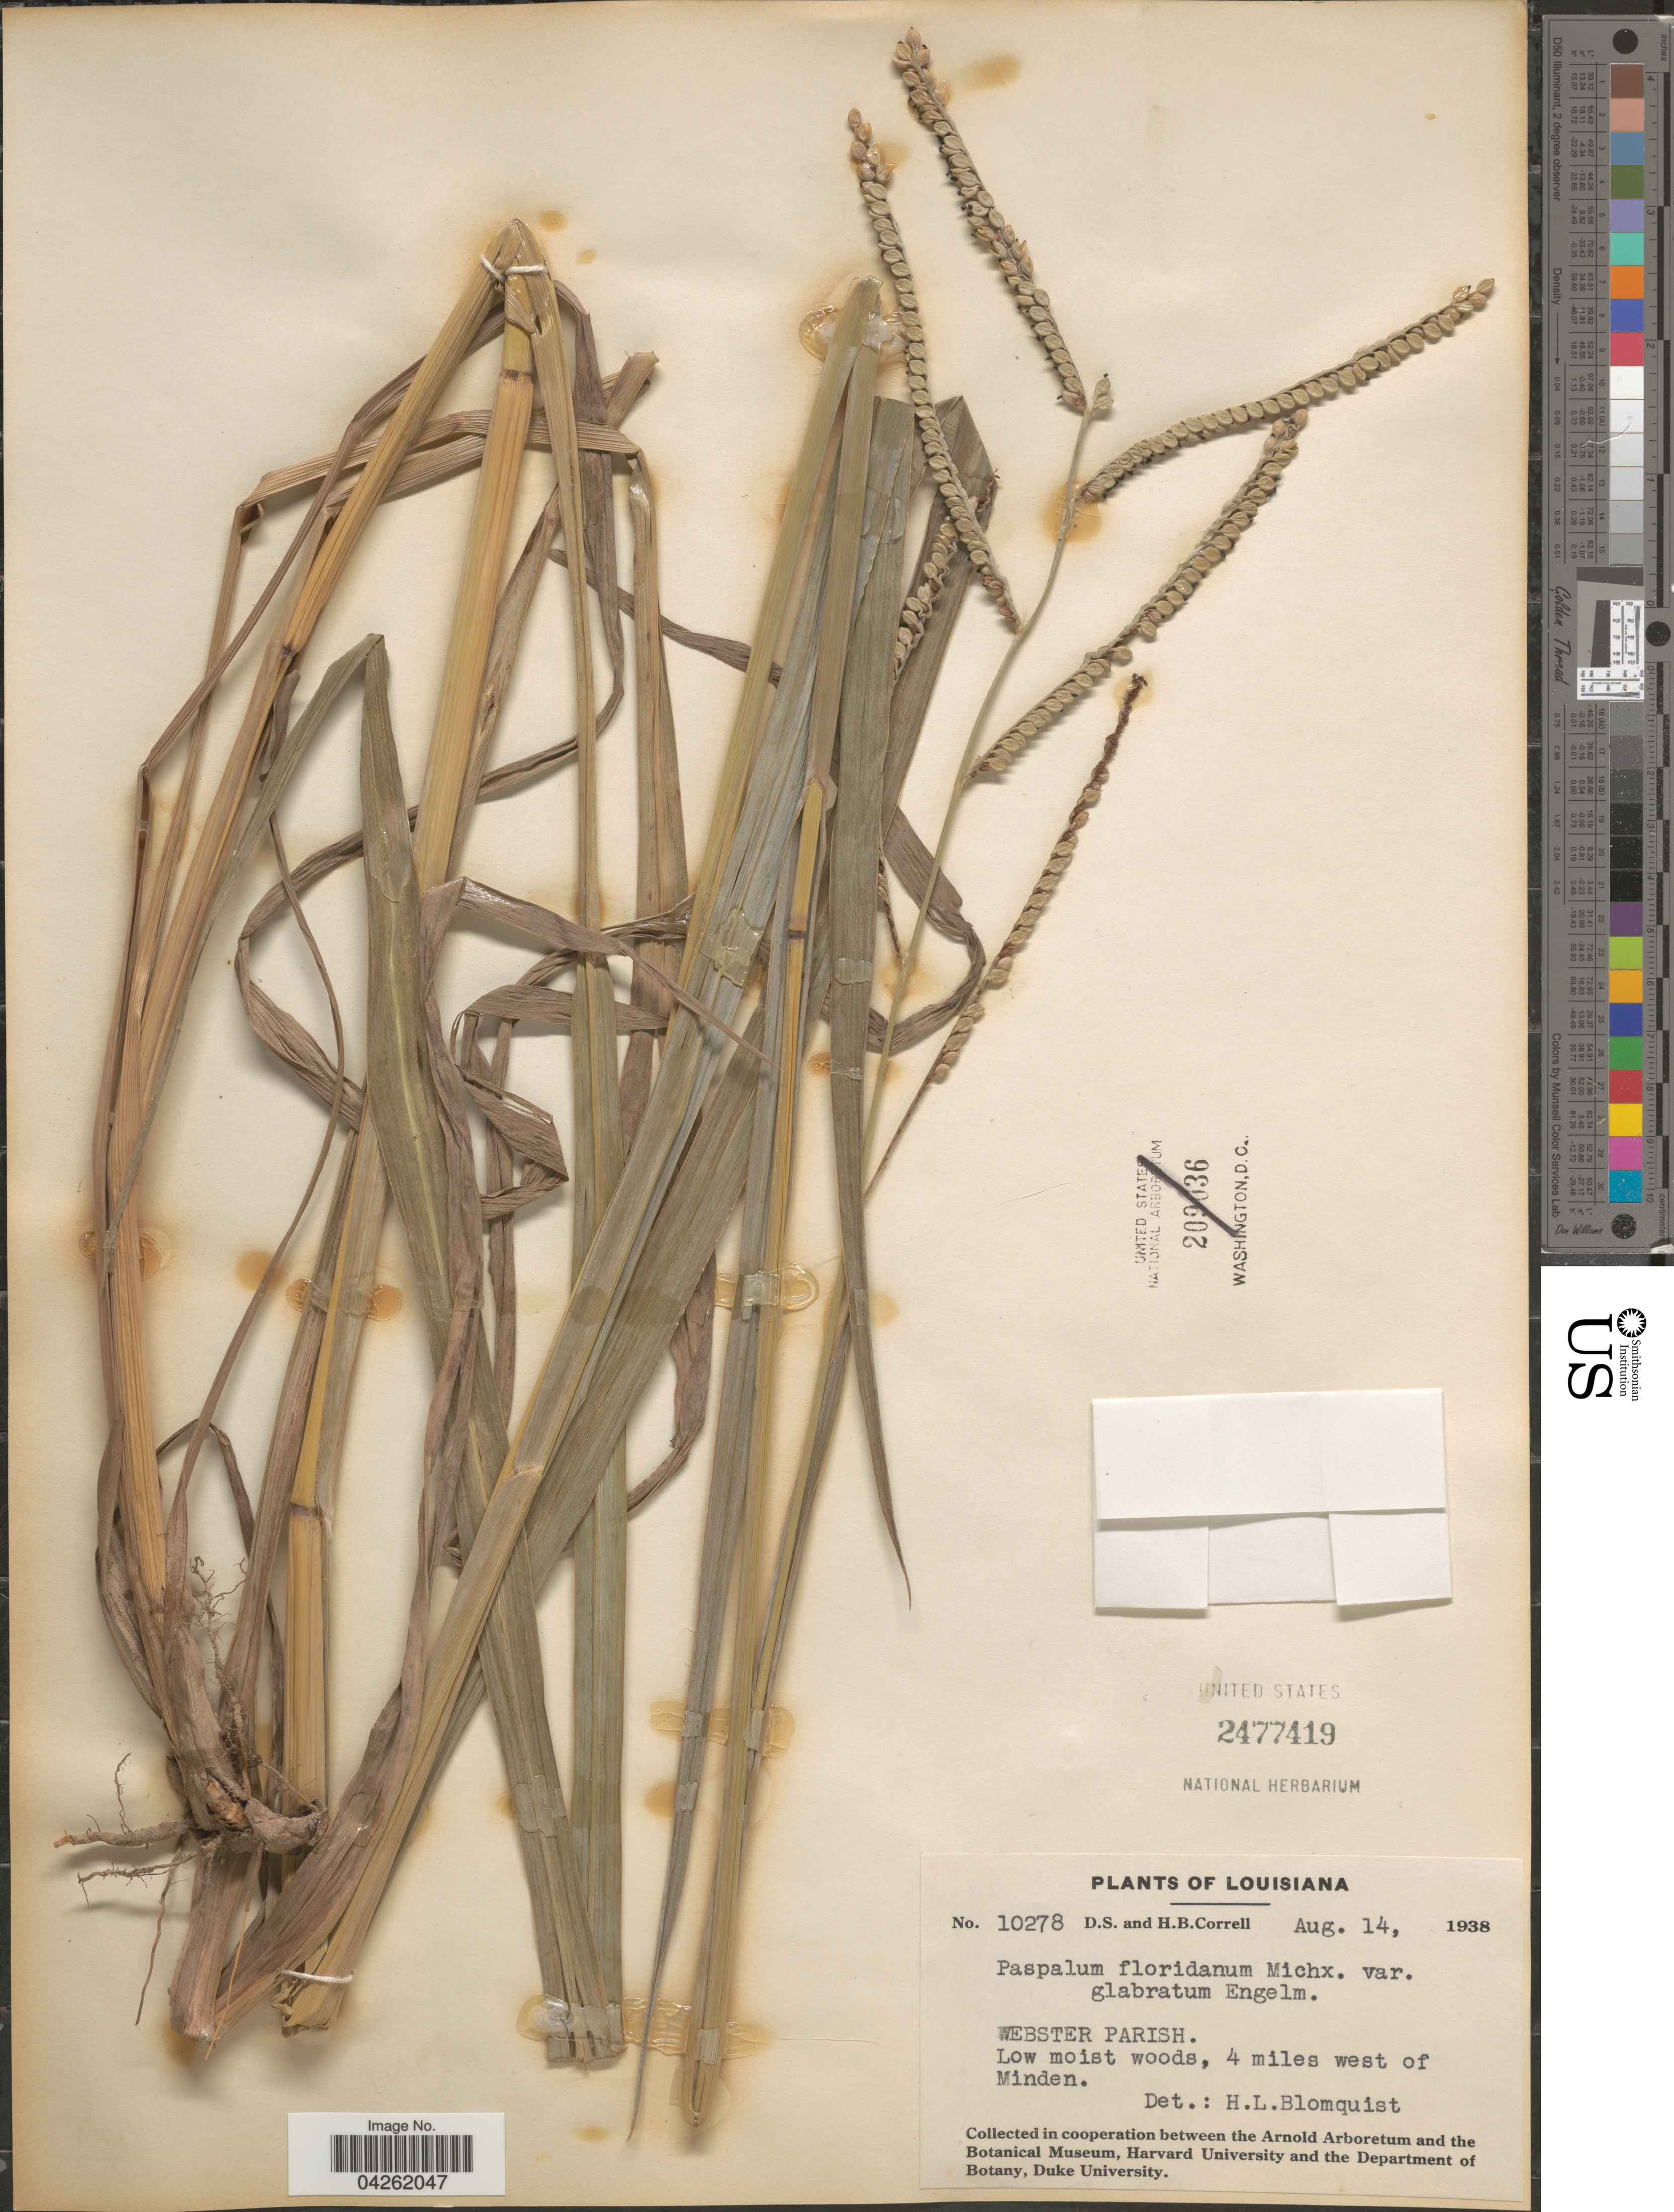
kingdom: Plantae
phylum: Tracheophyta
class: Liliopsida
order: Poales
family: Poaceae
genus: Paspalum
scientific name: Paspalum floridanum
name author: Michx.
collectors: D. S. Correll & H. Correll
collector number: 10278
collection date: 1938-08-14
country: United States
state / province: Louisiana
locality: Webster Parish. Low moist woods, 4 miles west of Minden.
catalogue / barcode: US 2477419